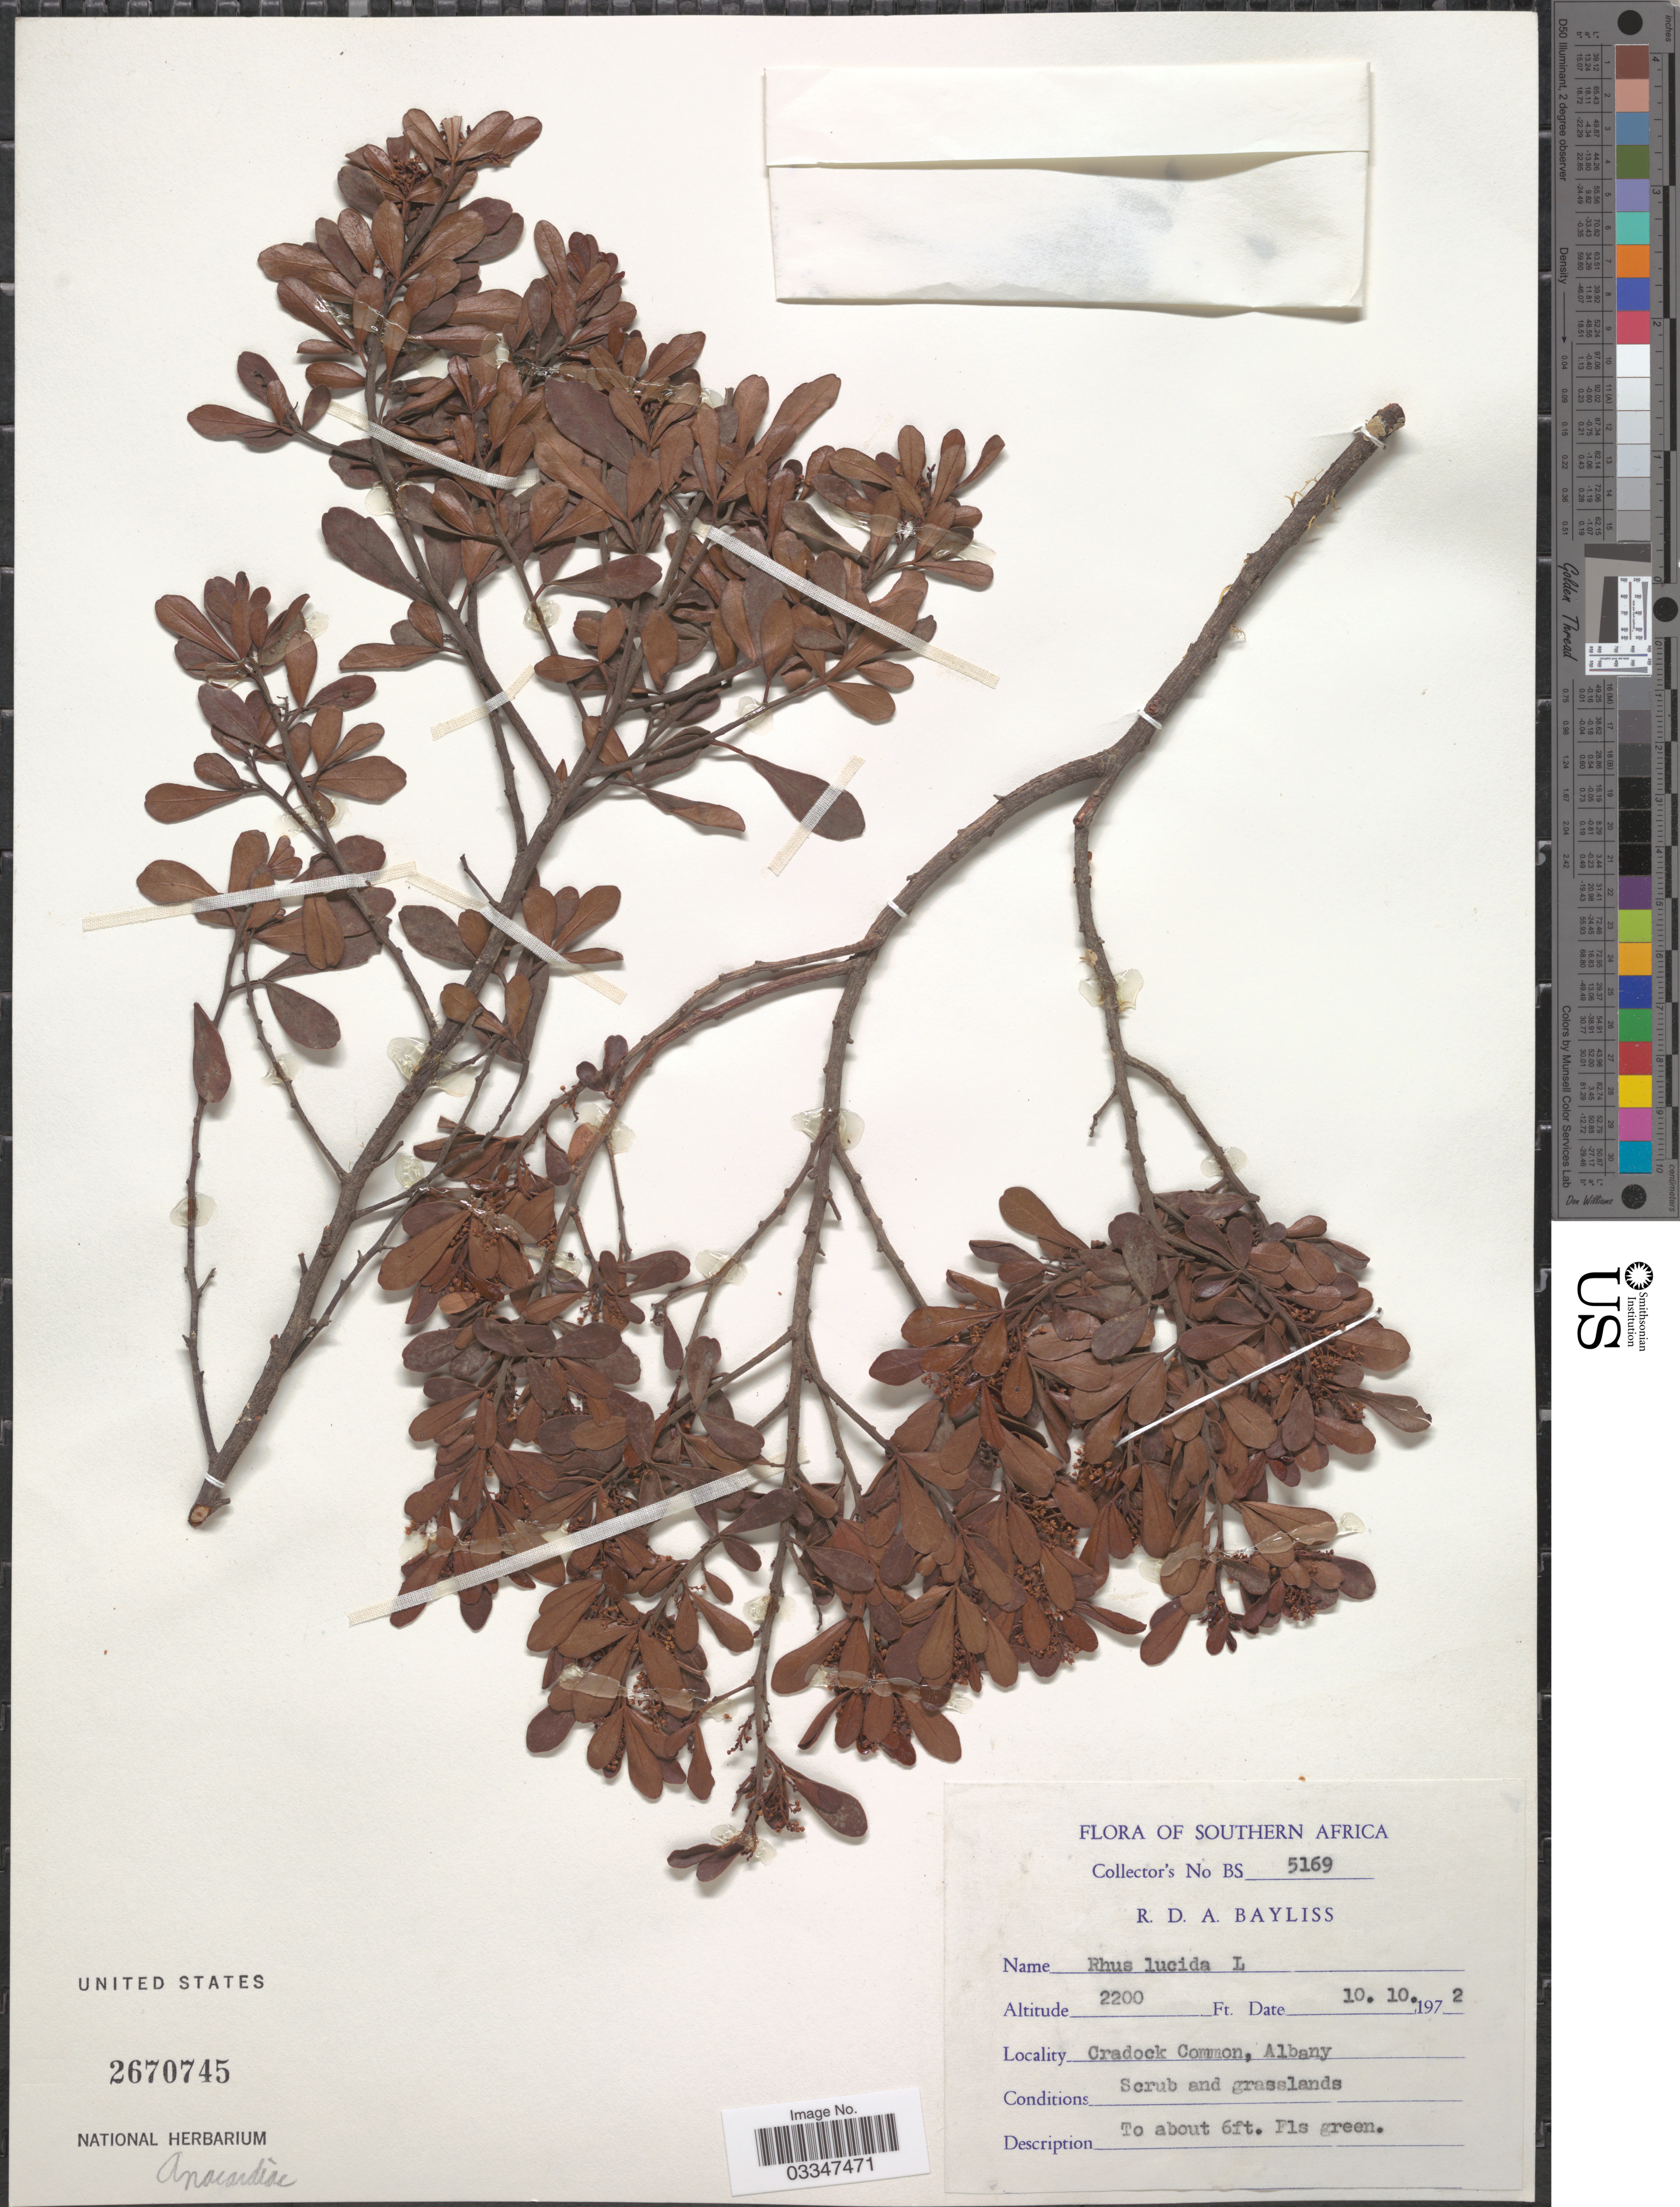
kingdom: Plantae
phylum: Tracheophyta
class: Magnoliopsida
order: Sapindales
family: Anacardiaceae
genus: Rhus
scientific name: Rhus lucida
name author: L.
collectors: R. Bayliss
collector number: BS 5169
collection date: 1972-10-10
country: South Africa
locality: Southern Africa. Cradock Common, Albany.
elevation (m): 671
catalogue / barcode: US 2670745